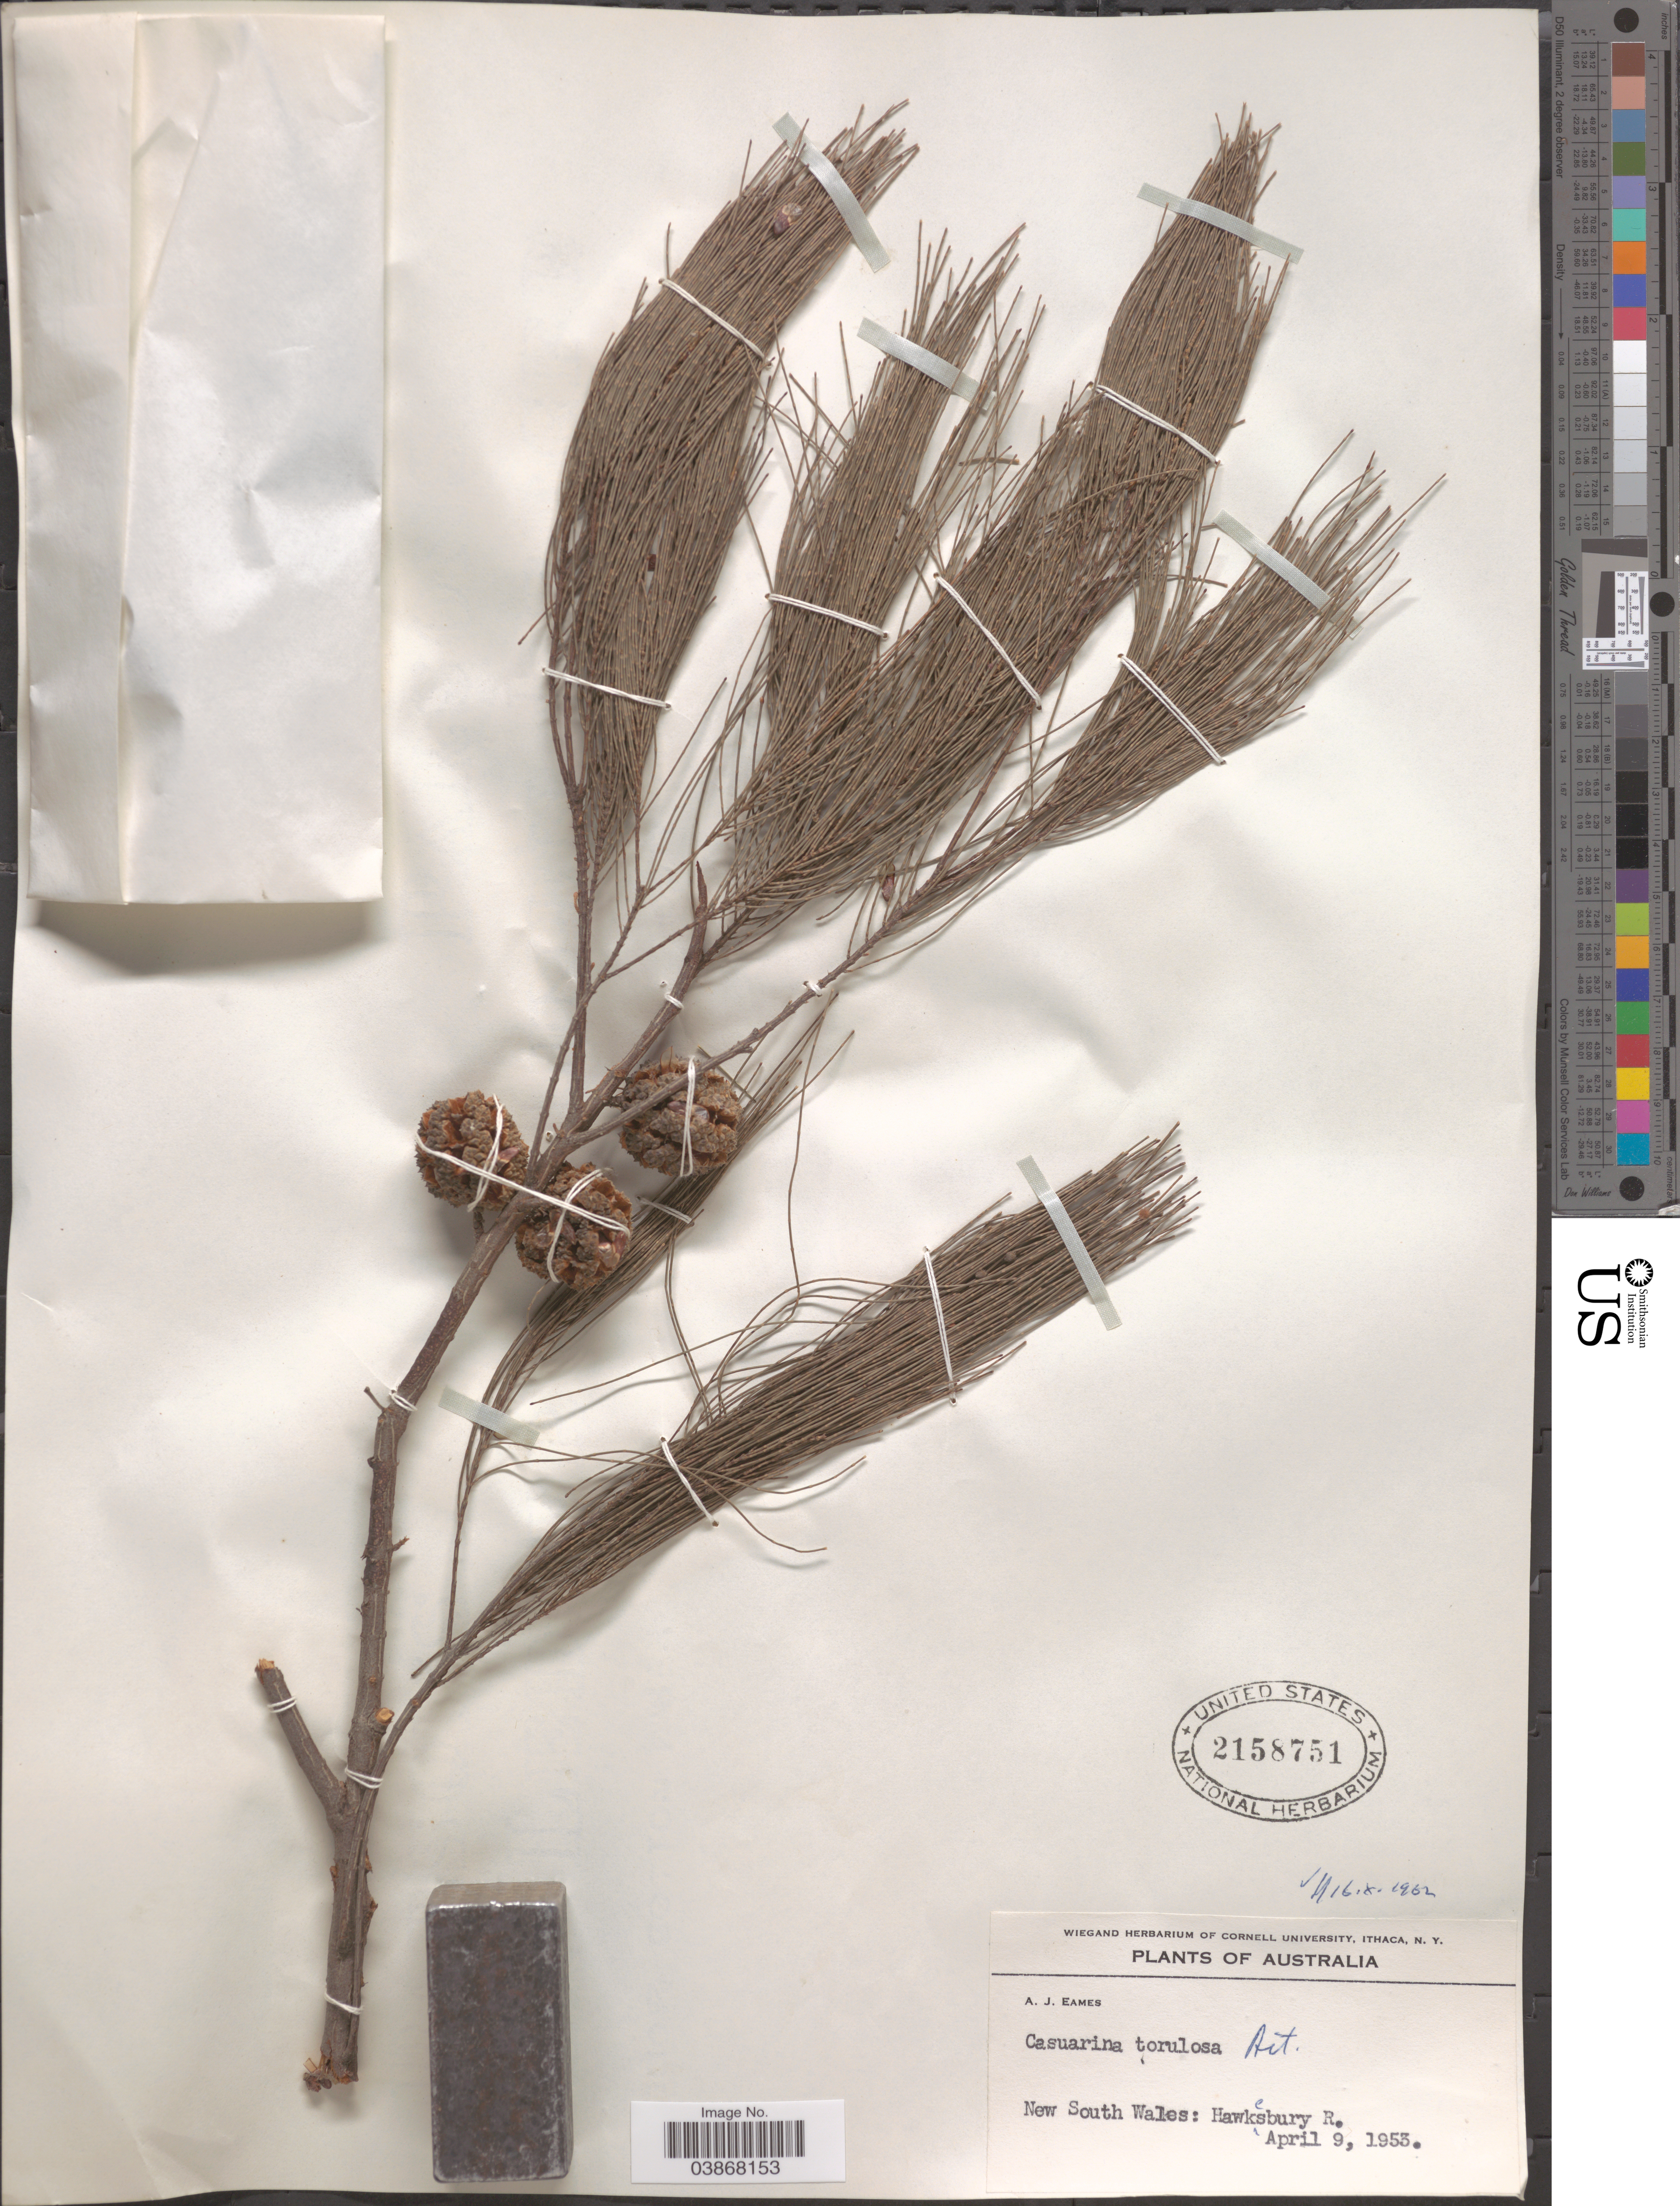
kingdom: Plantae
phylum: Tracheophyta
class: Magnoliopsida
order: Fagales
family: Casuarinaceae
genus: Allocasuarina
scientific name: Allocasuarina torulosa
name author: (Aiton) L.A.S. Johnson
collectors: A. J. Eames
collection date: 1953-04-09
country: Australia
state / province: New South Wales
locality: Hawkesbury R.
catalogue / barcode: US 2158751